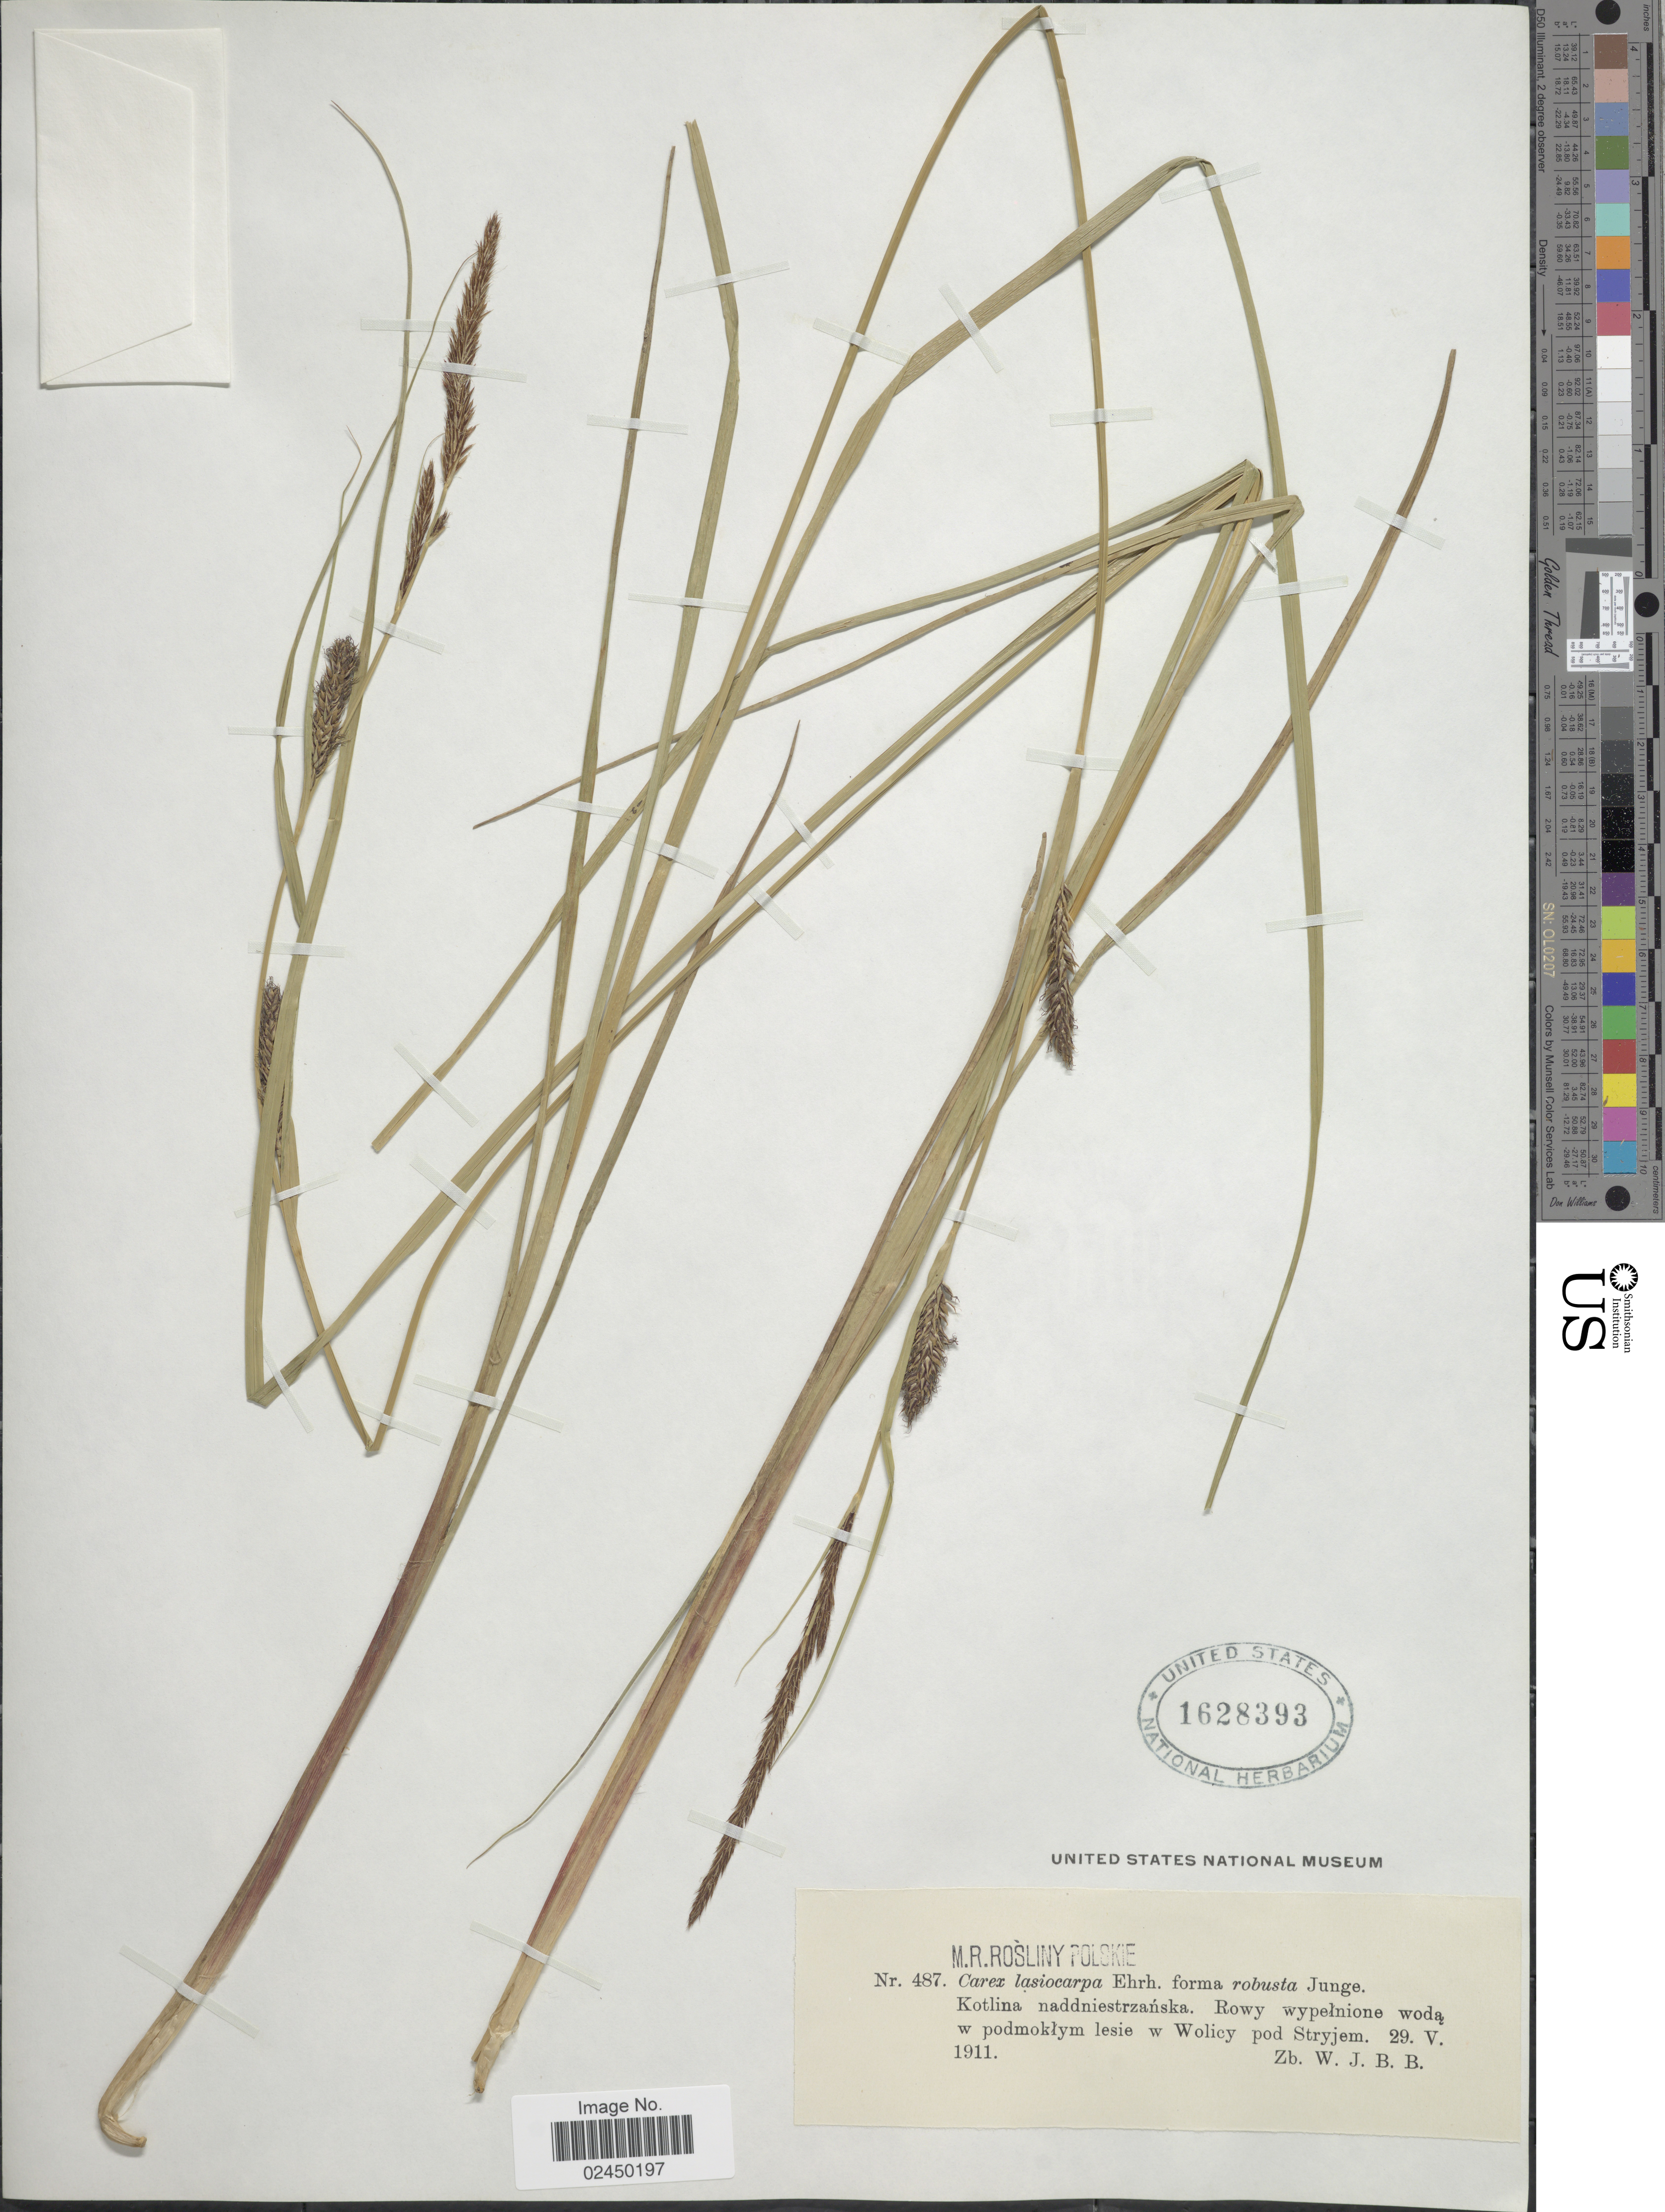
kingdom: Plantae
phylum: Tracheophyta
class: Liliopsida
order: Poales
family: Cyperaceae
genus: Carex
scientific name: Carex lasiocarpa var. lasiocarpa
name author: Ehrh.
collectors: W. J. B. B.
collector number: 487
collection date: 1911-05-29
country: Poland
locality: Kotlina naddniestrzanska. Rowy wypelnione woda w podmoklym lesie w Wolicy pod Stryjem.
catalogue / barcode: US 1628393